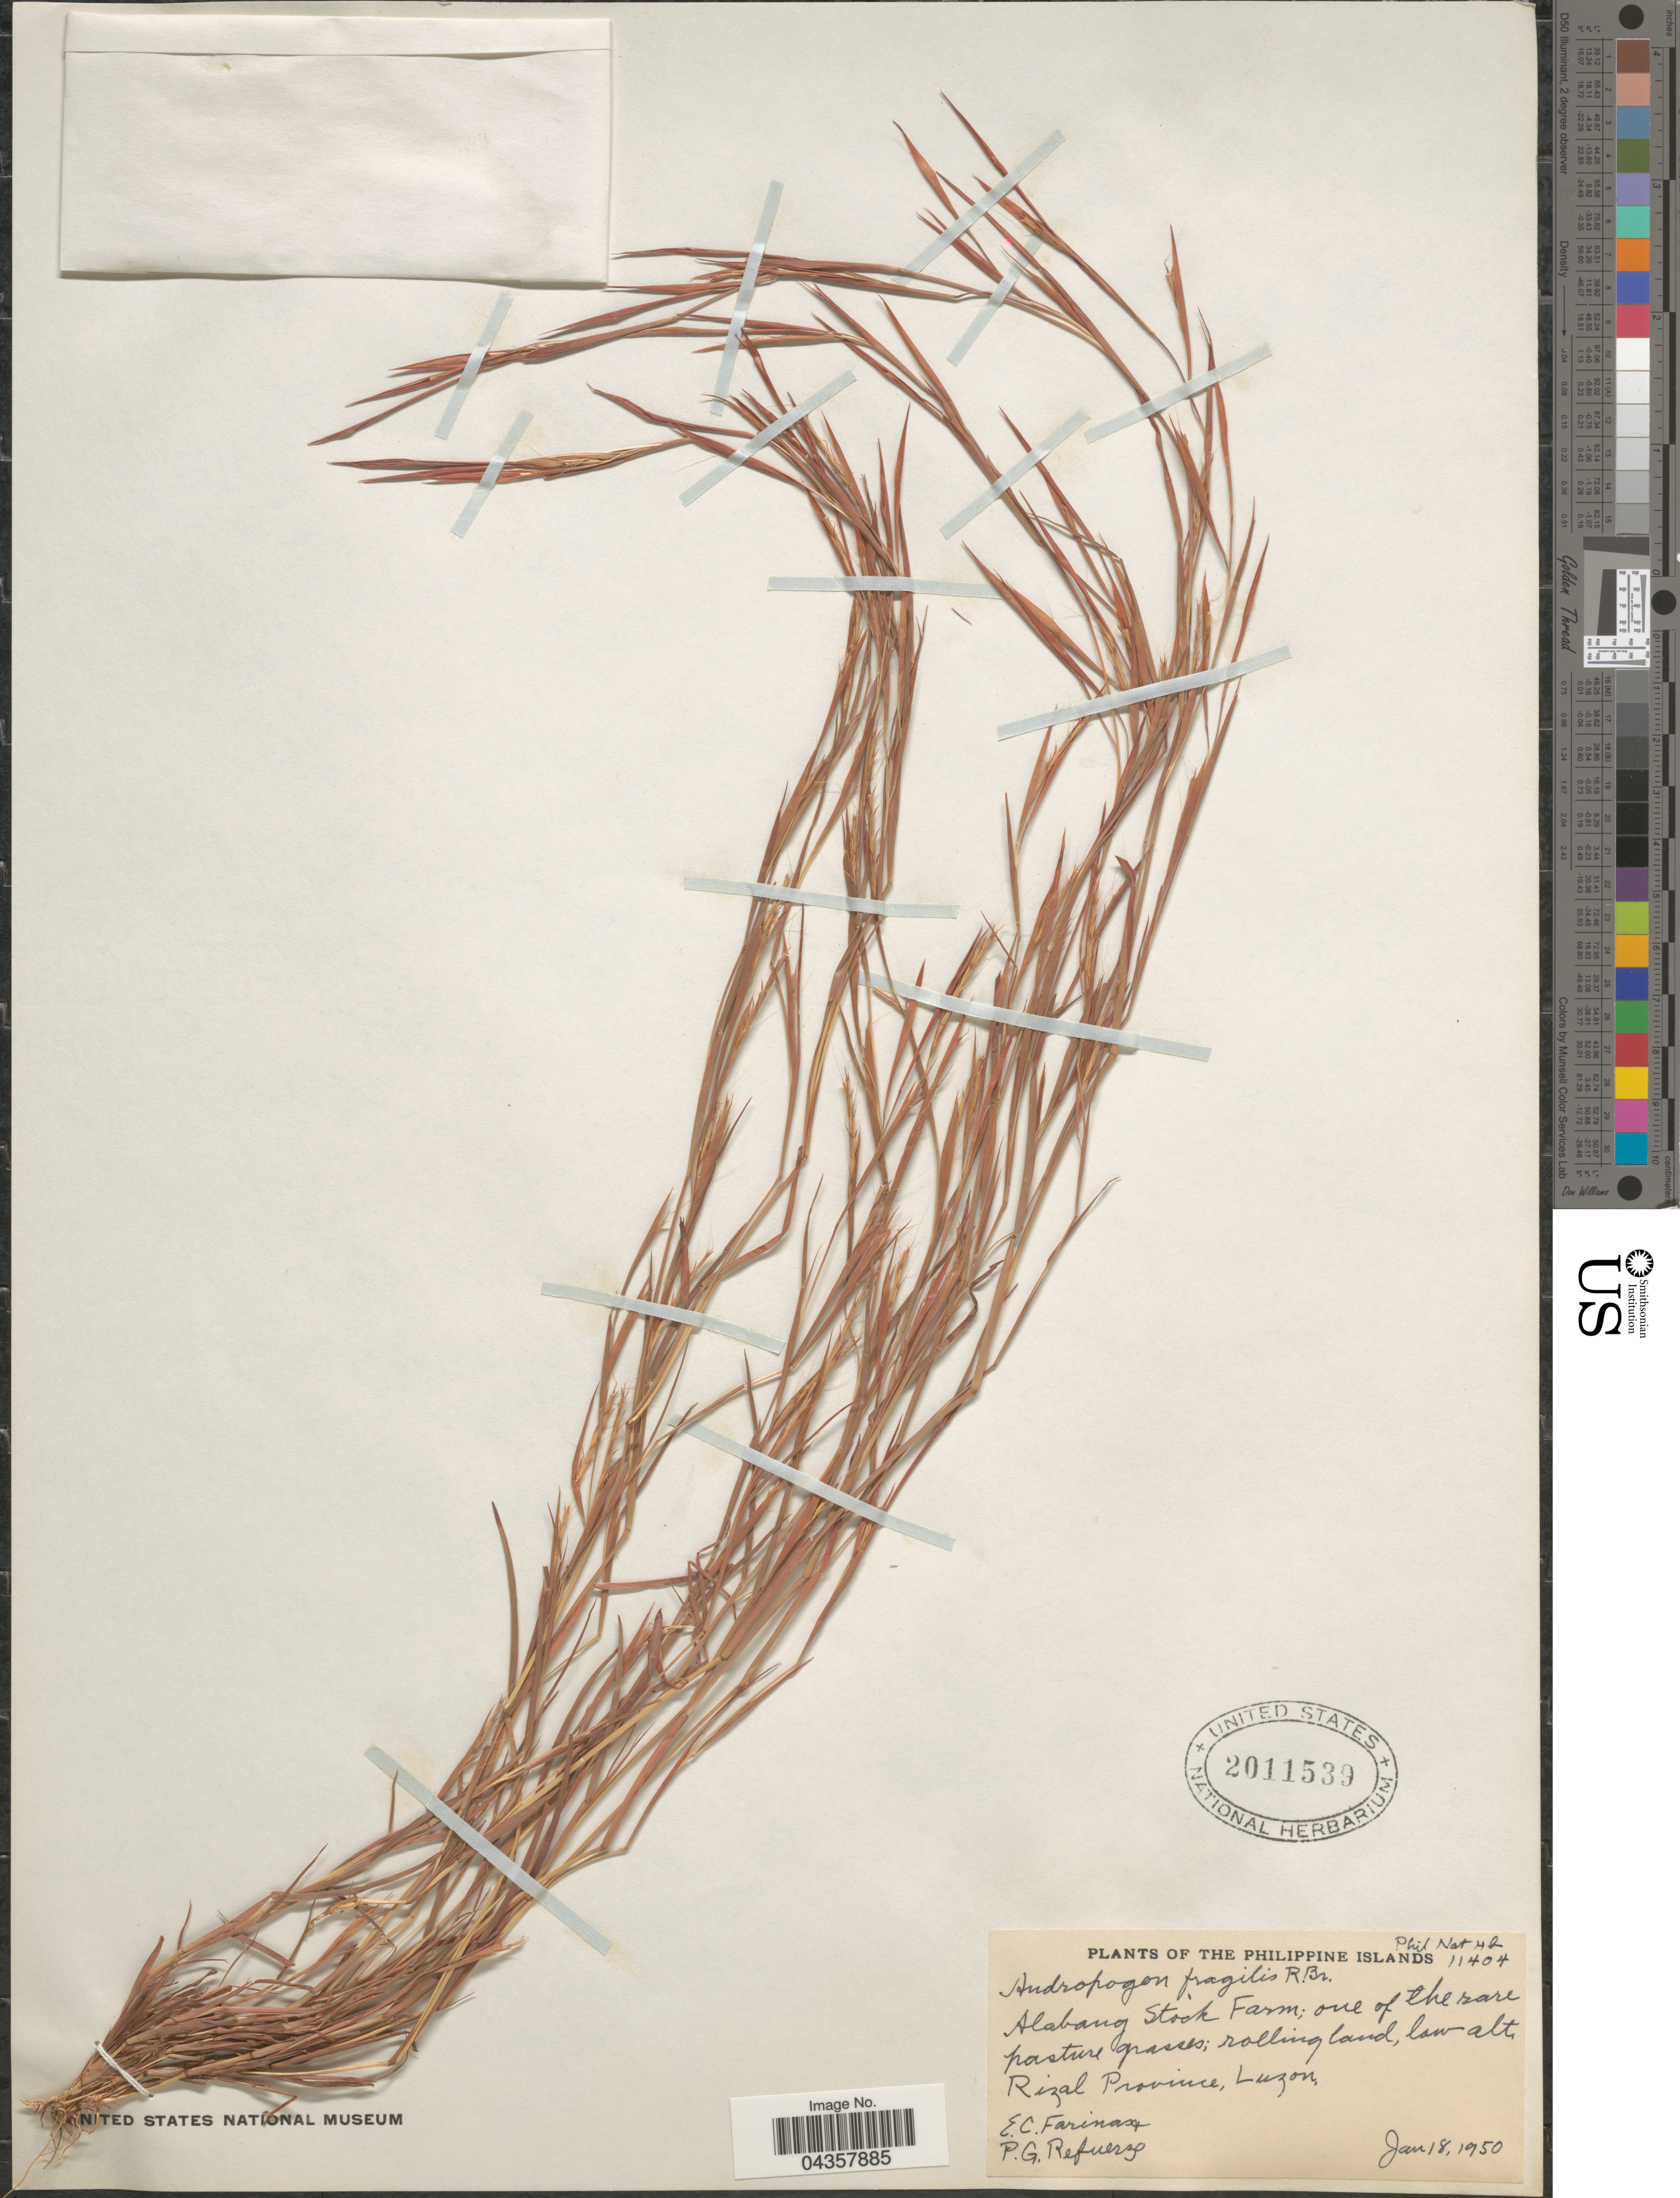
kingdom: Plantae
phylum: Tracheophyta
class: Liliopsida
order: Poales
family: Poaceae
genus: Schizachyrium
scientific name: Schizachyrium fragile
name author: (R. Br.) A. Camus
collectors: E. Farinas & P. Refuerzo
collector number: Phil. Nat. Herb. 11404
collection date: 1950-01-18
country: Philippines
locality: The Philippine Islands. Alabang Stock Farm: one of the rare pasture grasses; rolling land, Rizal Province, Luzon.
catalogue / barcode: US 2011539